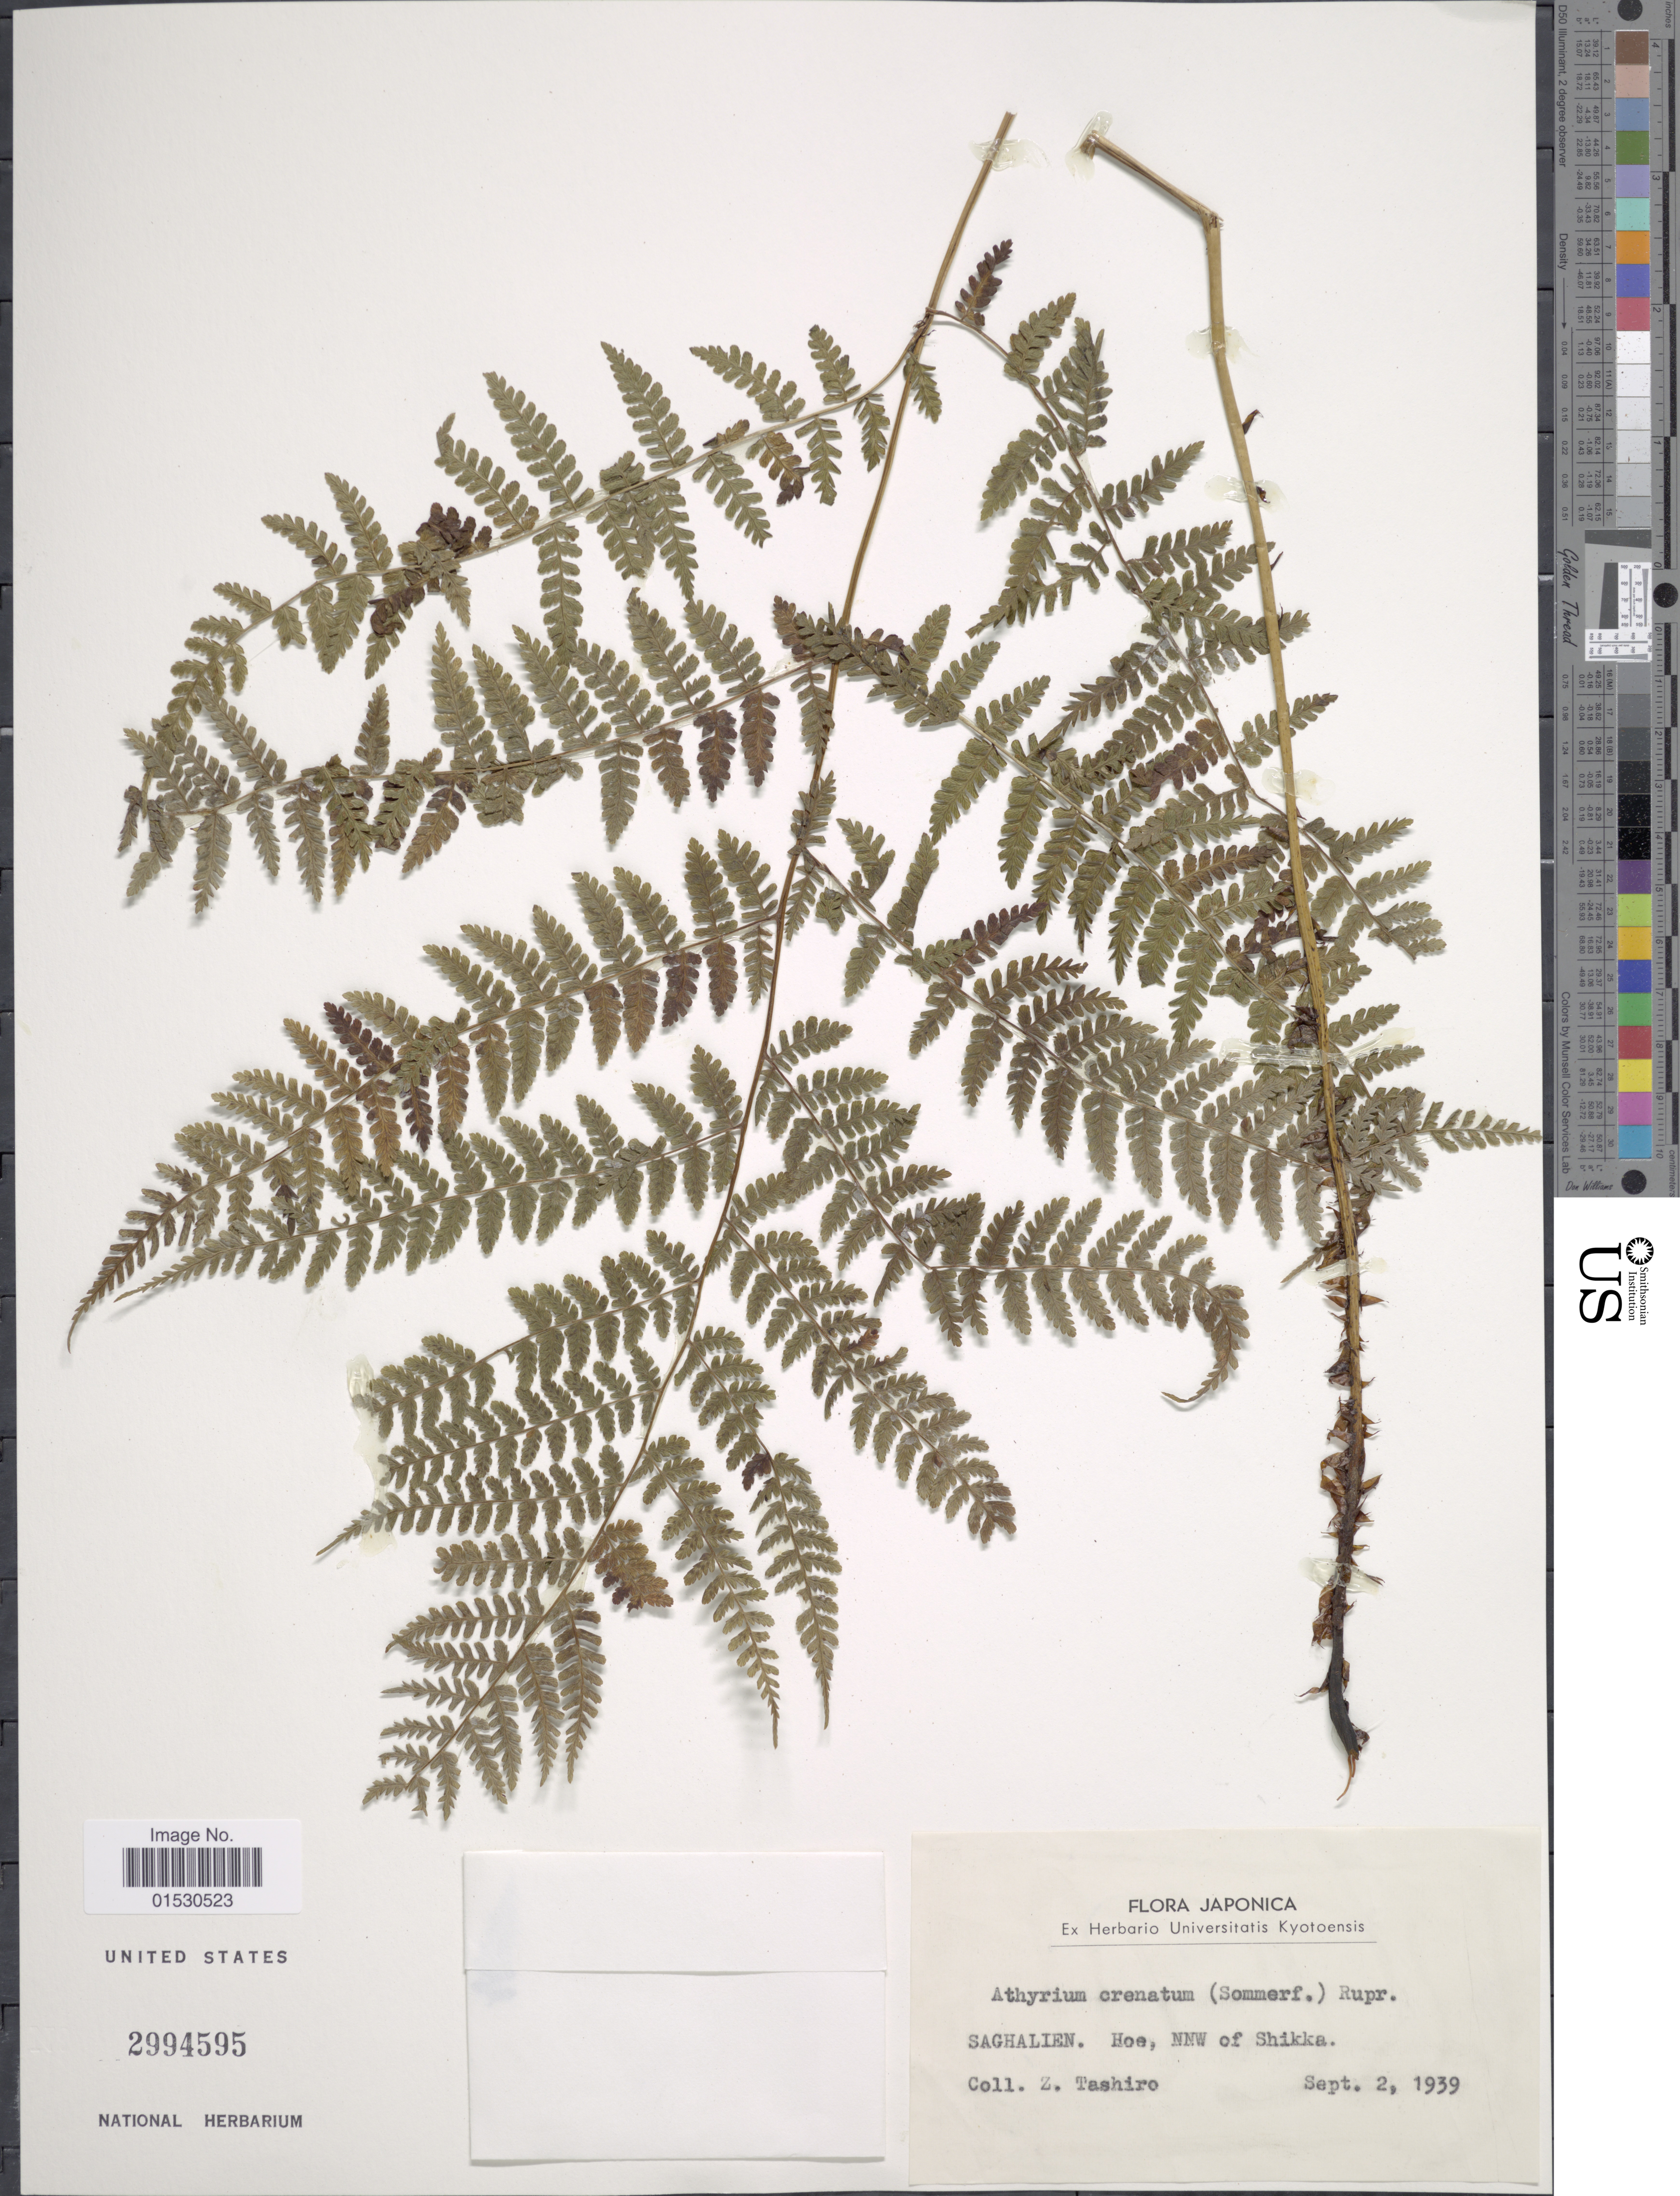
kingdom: Plantae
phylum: Tracheophyta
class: Polypodiopsida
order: Polypodiales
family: Athyriaceae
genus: Athyrium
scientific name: Athyrium crenatum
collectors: Z. Tashiro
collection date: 1939-09-02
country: Japan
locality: Saghalien. Hoe, NNW of Shikka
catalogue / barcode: US 2994595